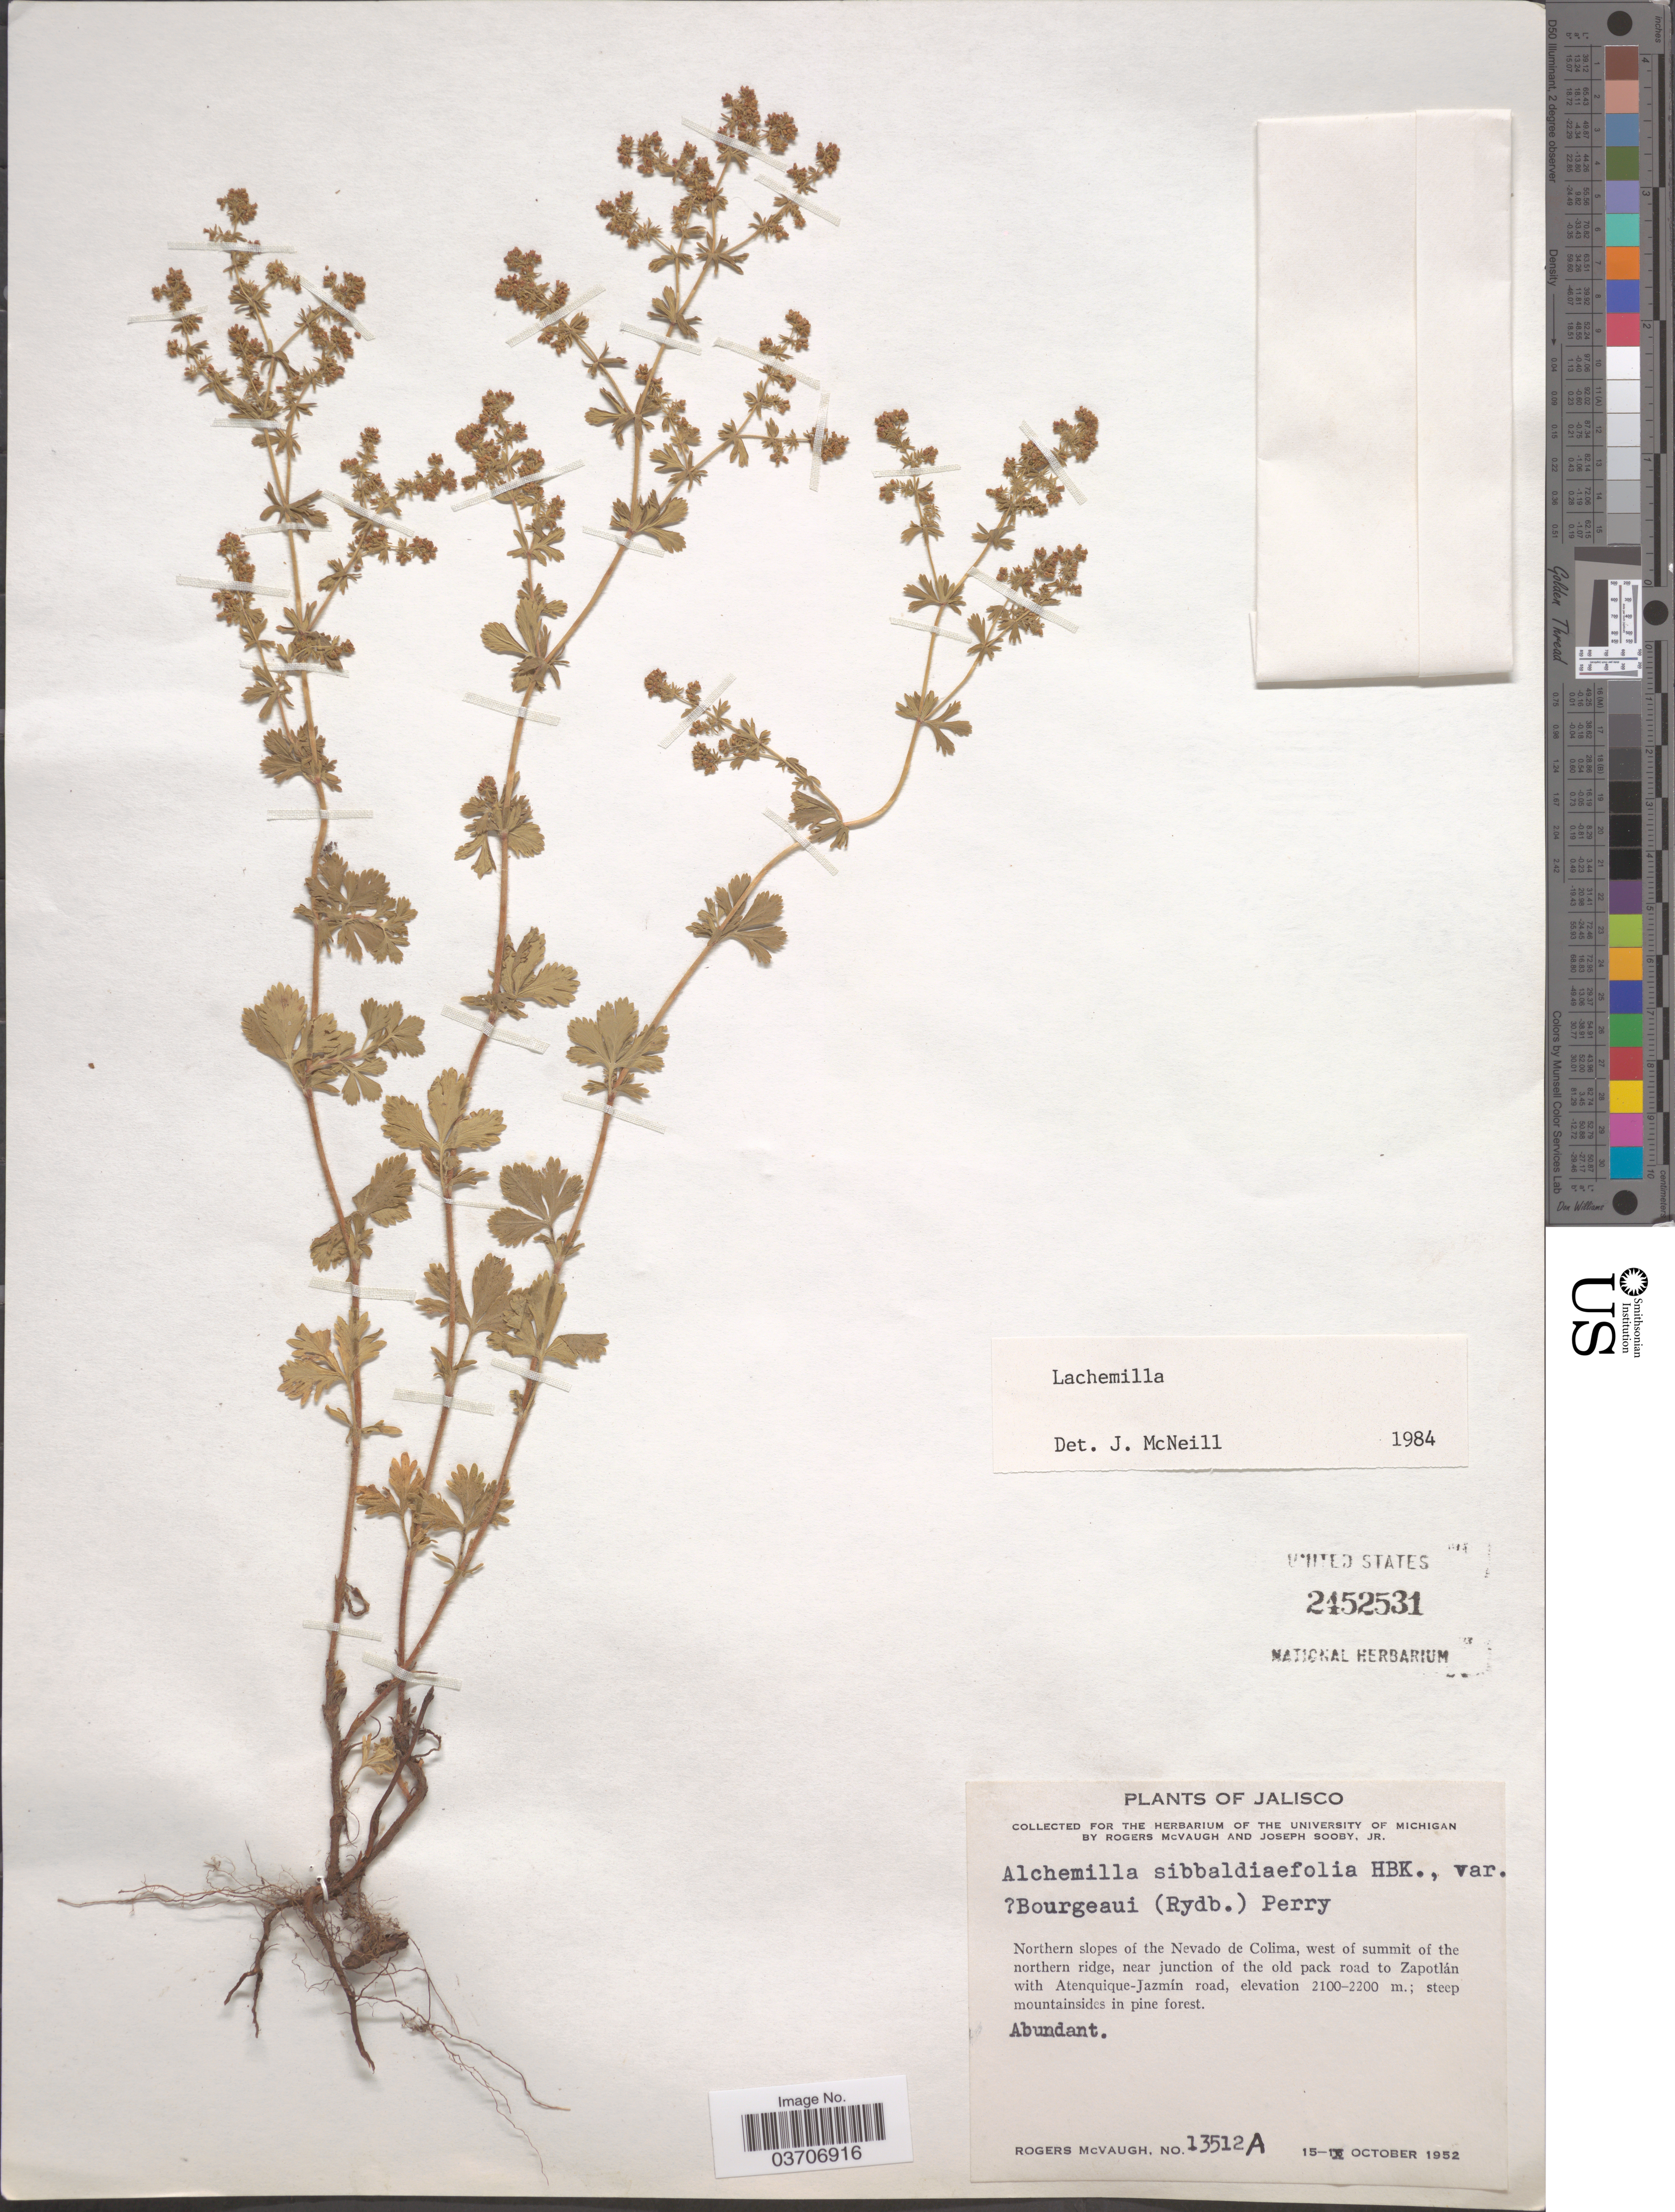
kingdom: Plantae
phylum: Tracheophyta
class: Magnoliopsida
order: Rosales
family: Rosaceae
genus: Lachemilla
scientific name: Lachemilla sp.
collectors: R. McVaugh & J. Sooby Jr.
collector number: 13512A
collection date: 1952-10-15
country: Mexico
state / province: Jalisco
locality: Northern slopes of the Nevado de Colima, west of summit of the northern ridge, near junction of the old pack road to Zapotlán with Atenquique-Jazmín road.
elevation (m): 2100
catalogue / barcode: US 2452531